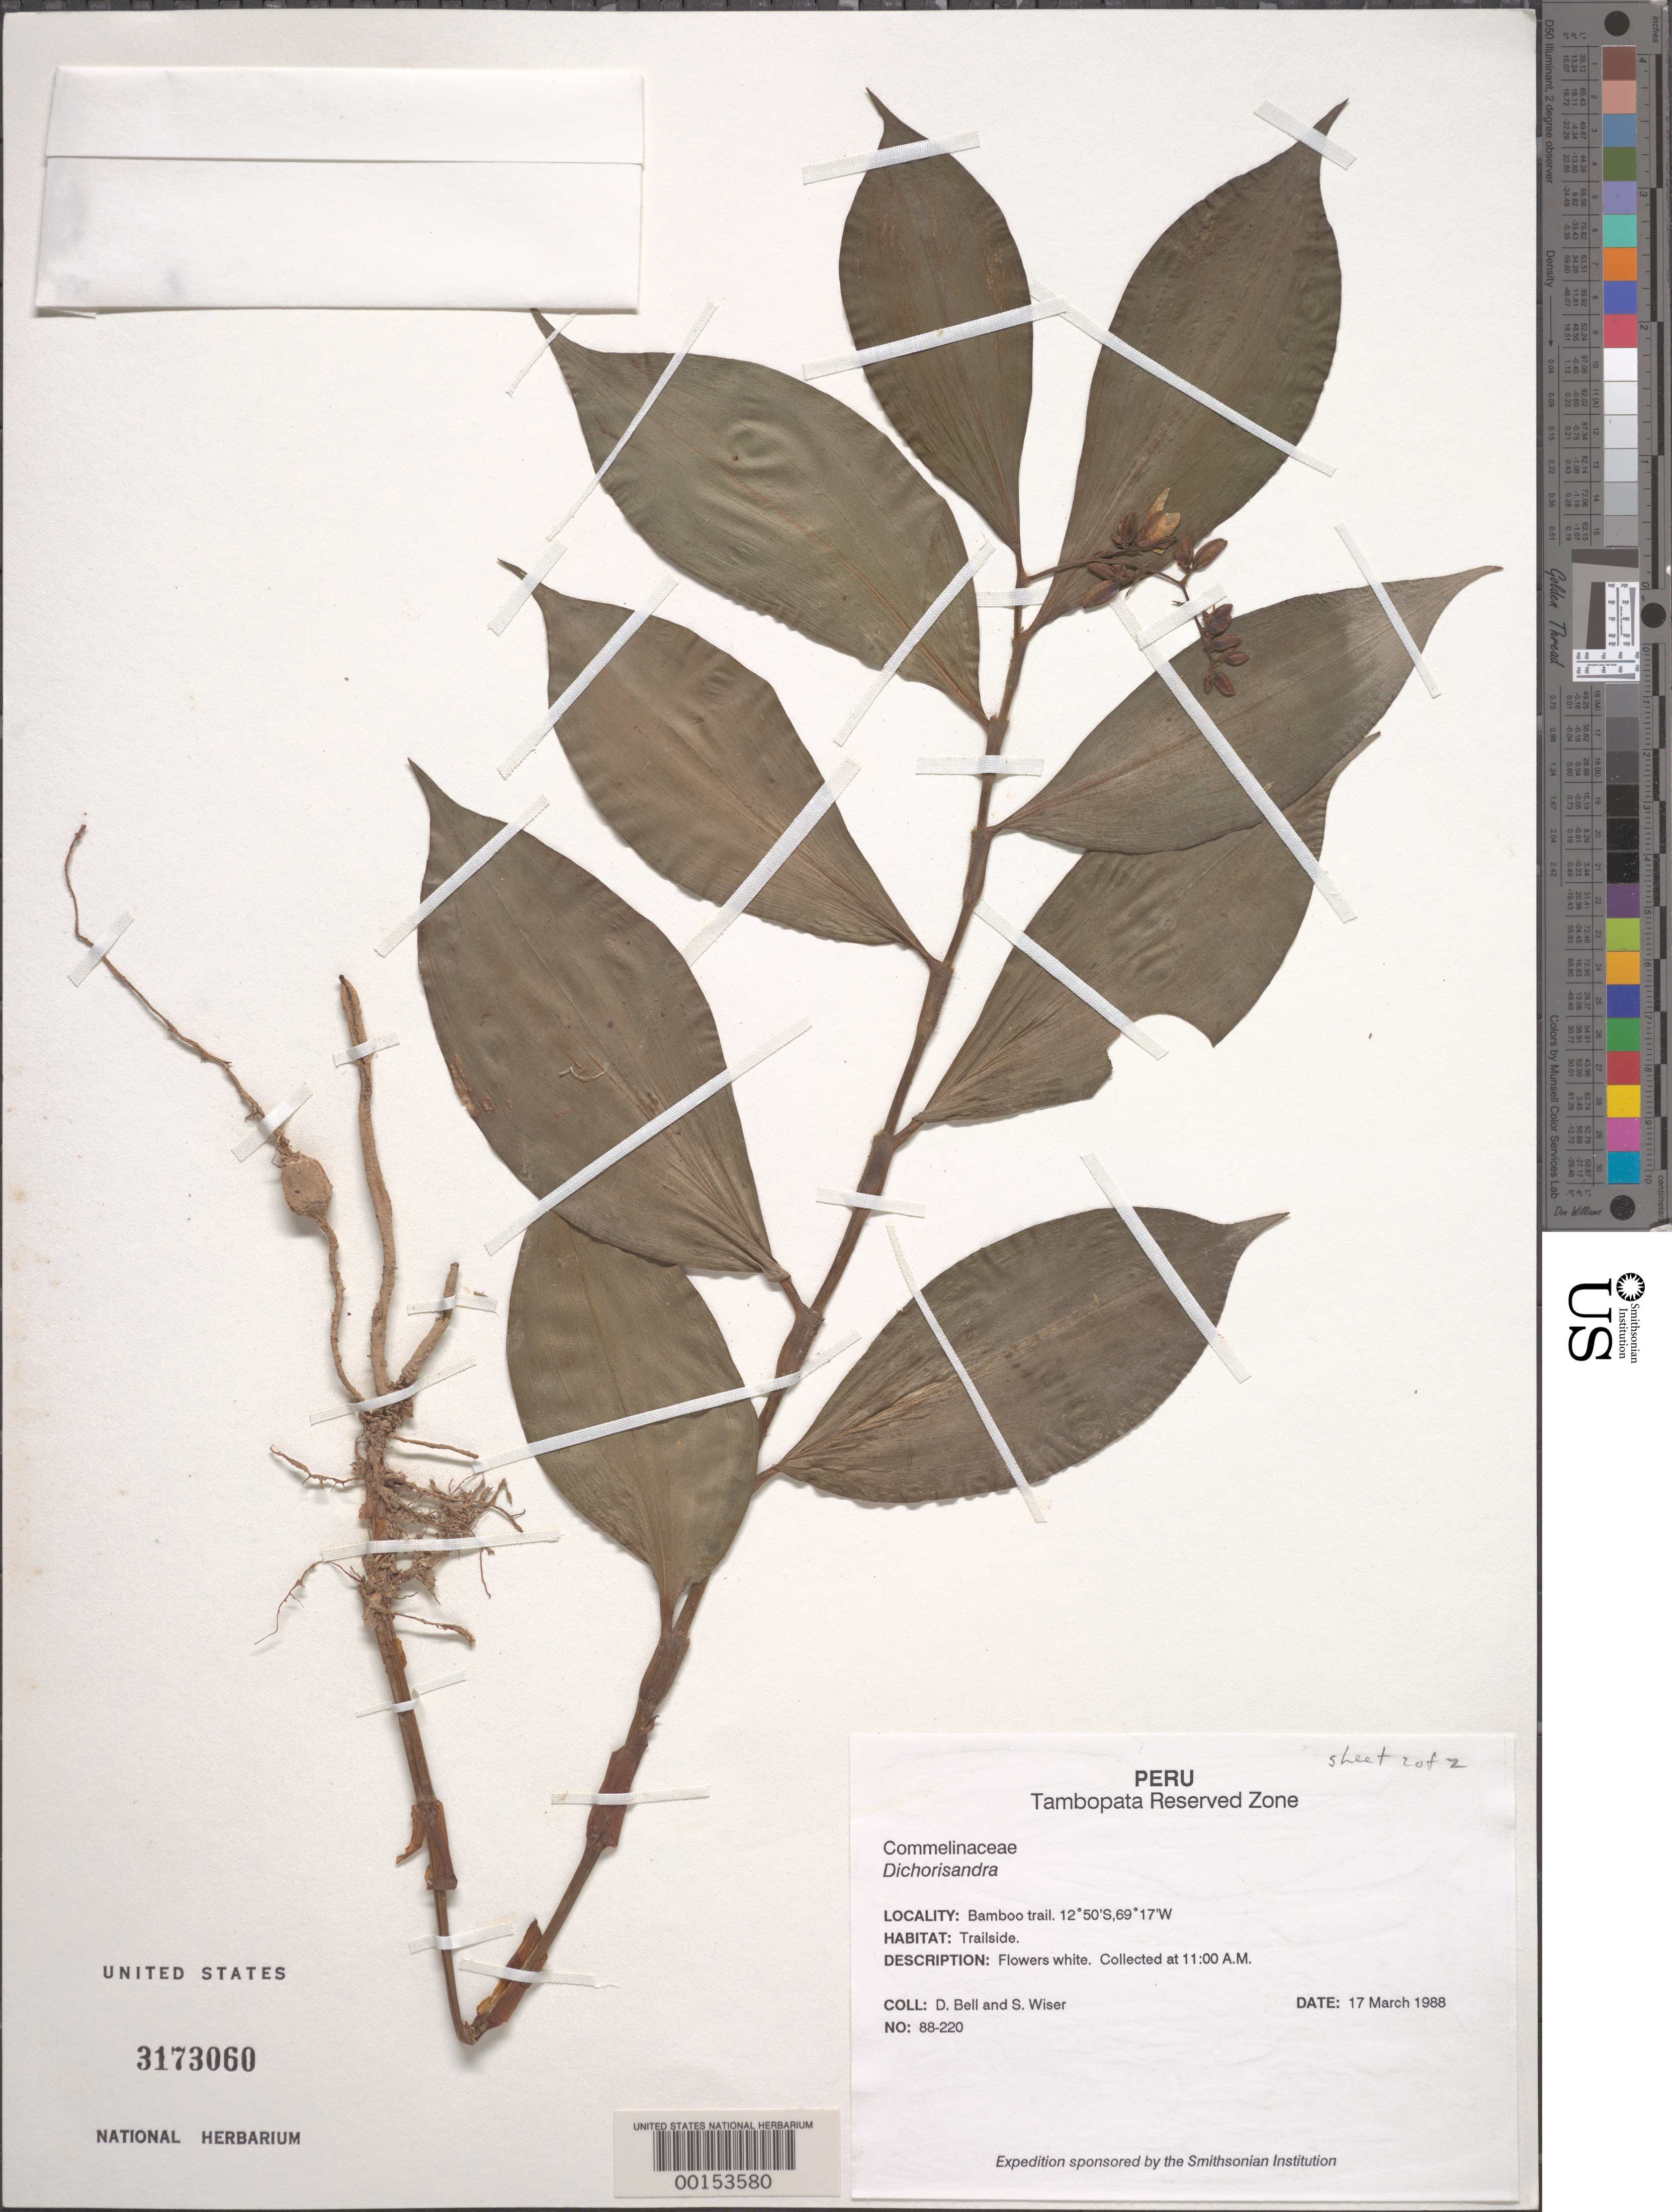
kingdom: Plantae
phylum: Tracheophyta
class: Liliopsida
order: Commelinales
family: Commelinaceae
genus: Dichorisandra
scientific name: Dichorisandra sp.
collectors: D. A. Bell & S. Wiser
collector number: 88-220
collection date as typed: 17 Mar 1988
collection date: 1988-03-17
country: Peru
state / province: Madre de Dios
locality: Tambopata reserved zone, bamboo trail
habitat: Trailside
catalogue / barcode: US 3173060